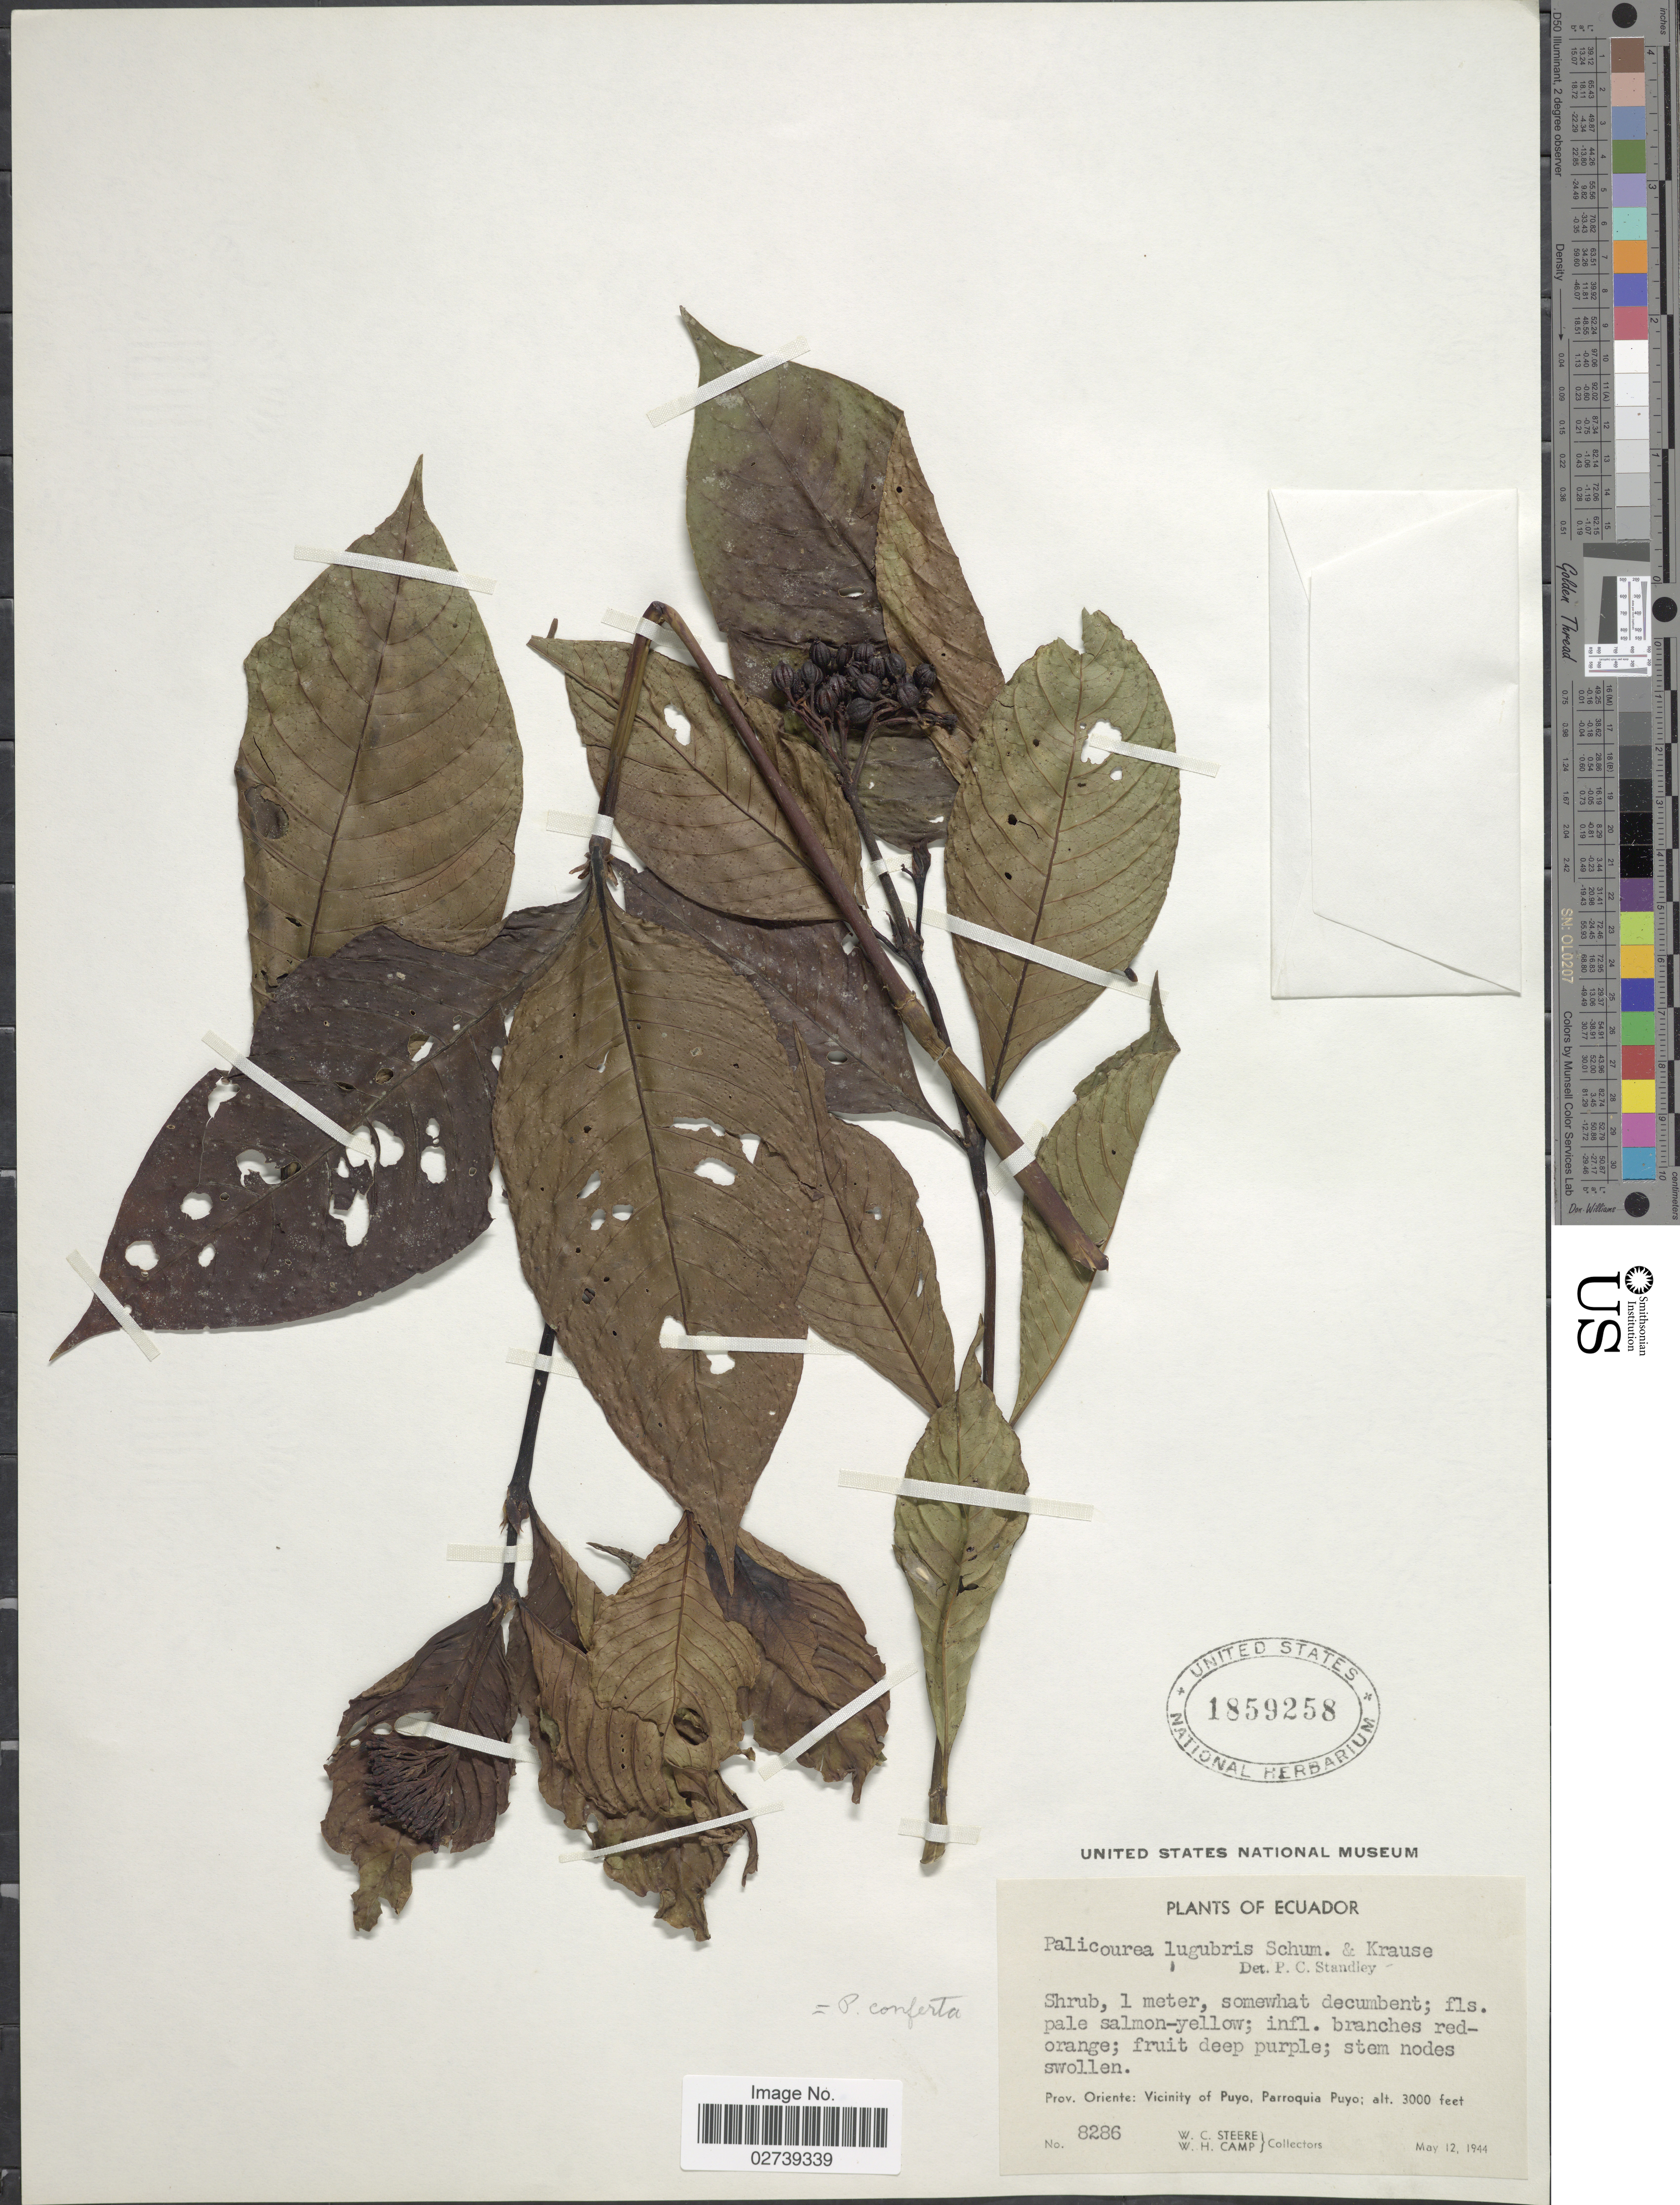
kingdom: Plantae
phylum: Tracheophyta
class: Magnoliopsida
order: Gentianales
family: Rubiaceae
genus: Palicourea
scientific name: Palicourea conferta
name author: (Benth.) Sandwith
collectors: W. C. Steere & W. H. Camp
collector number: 8286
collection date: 1944-05-12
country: Ecuador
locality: Prov. Oriente: Vicinity of Puyo, Parroquia Puyo.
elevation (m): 914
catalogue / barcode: US 1859258